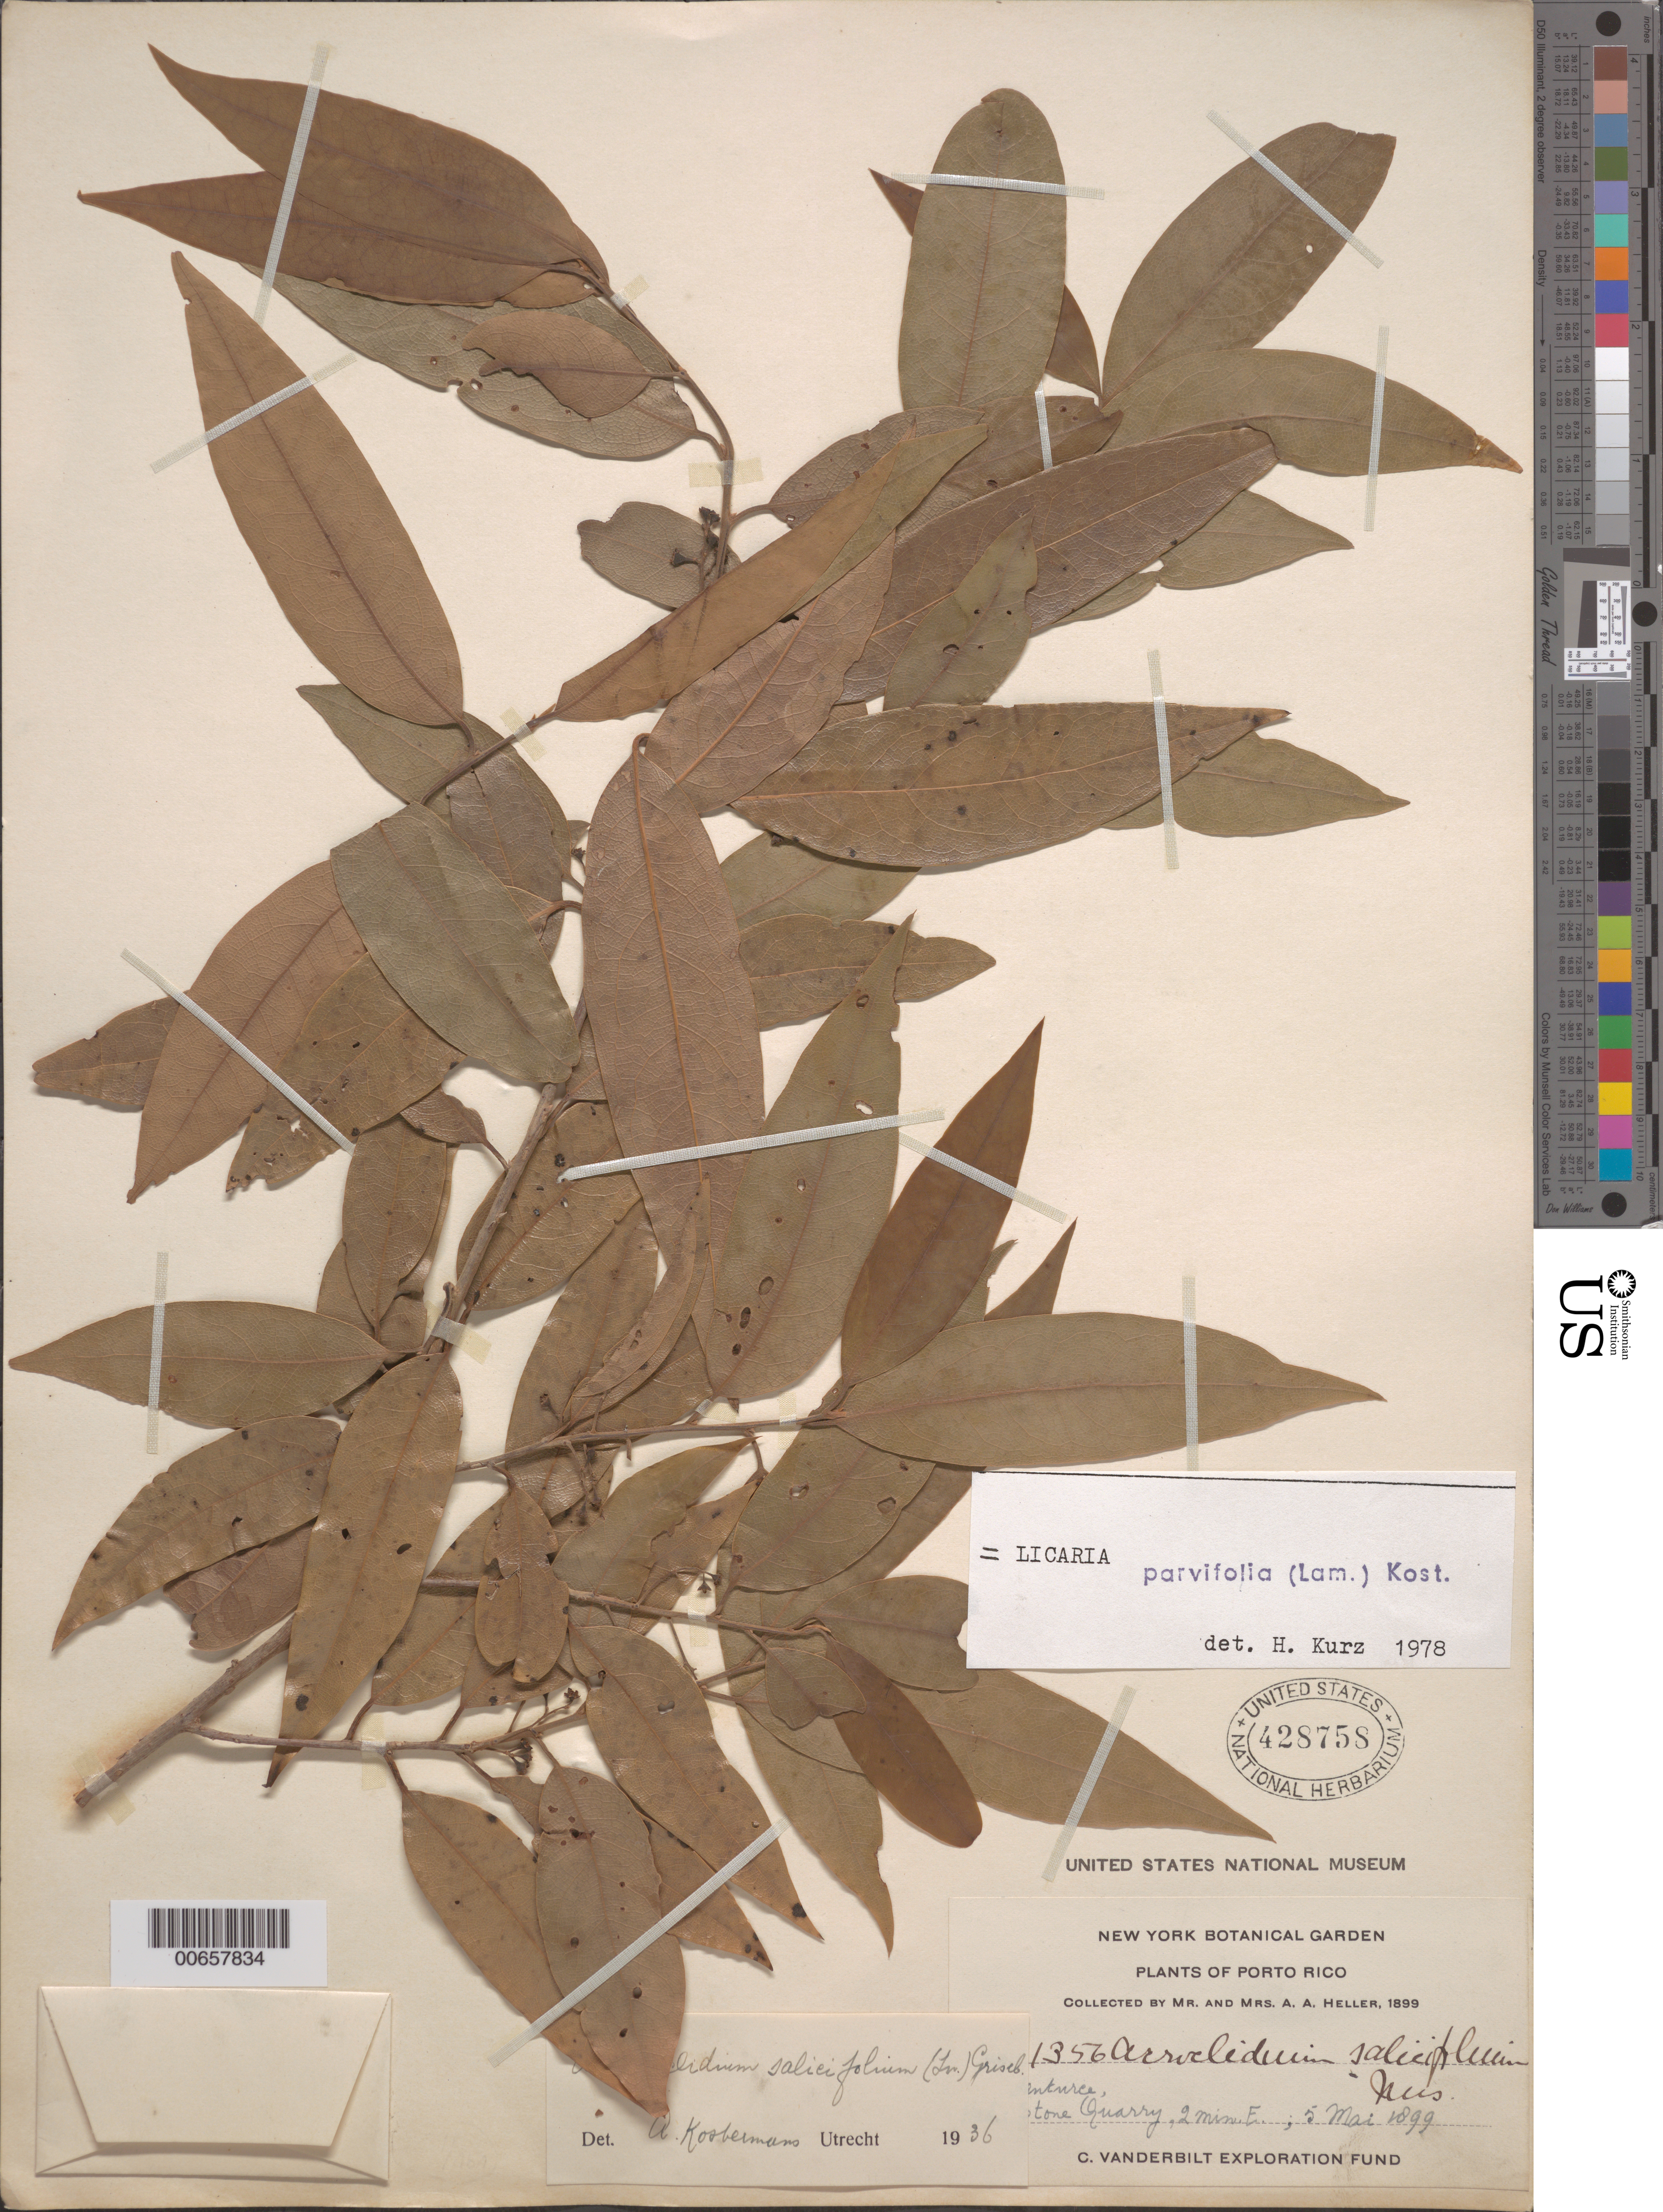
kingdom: Plantae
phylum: Tracheophyta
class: Magnoliopsida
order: Laurales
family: Lauraceae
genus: Licaria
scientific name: Licaria parvifolia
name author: (Lam.) Kosterm. ex León & Alain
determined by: Kurz, H.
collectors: A. A. Heller & -- Heller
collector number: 1356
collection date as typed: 05 Mar 1899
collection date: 1899-03-05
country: Puerto Rico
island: Greater Antilles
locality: Santurce, Stone Quarry 2 mi E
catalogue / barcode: US 428758